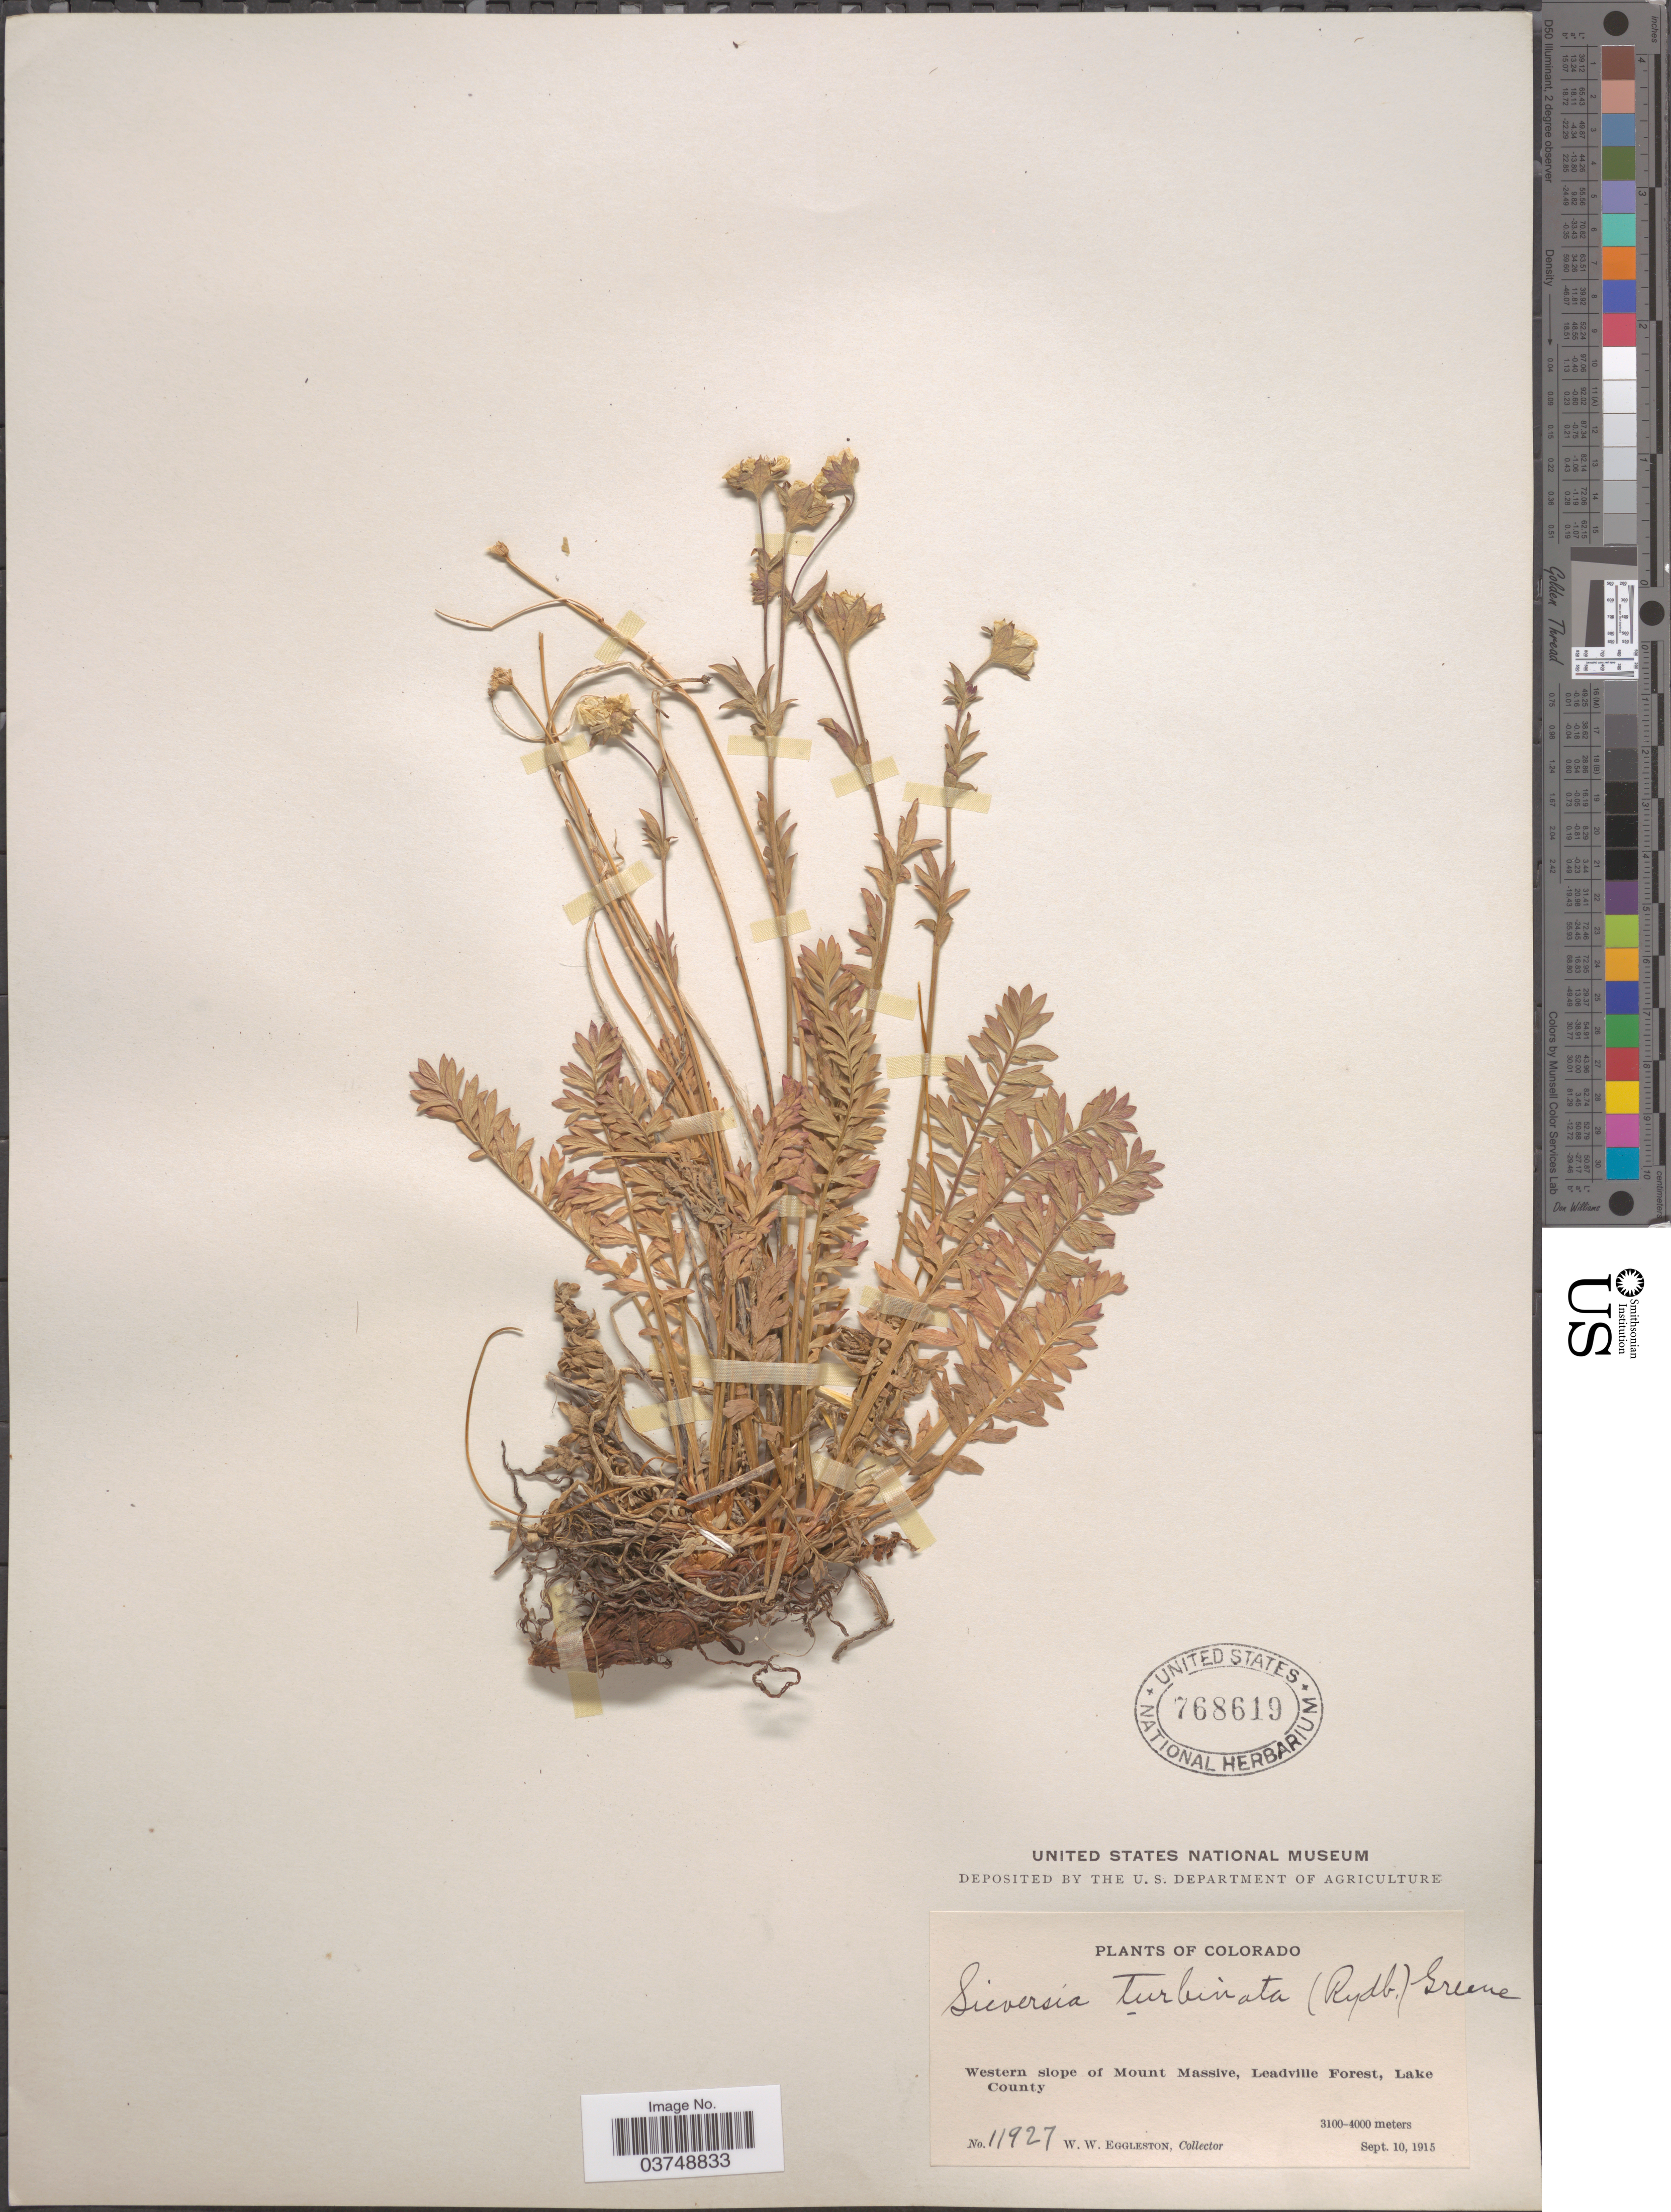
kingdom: Plantae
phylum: Tracheophyta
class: Magnoliopsida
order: Rosales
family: Rosaceae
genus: Geum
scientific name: Geum rossii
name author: (R. Br.) Ser.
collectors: W. W. Eggleston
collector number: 11927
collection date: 1915-09-10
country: United States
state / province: Colorado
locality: Western slope of Mount Massive, Leadville Forest, Lake County.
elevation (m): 3100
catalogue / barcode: US 768619